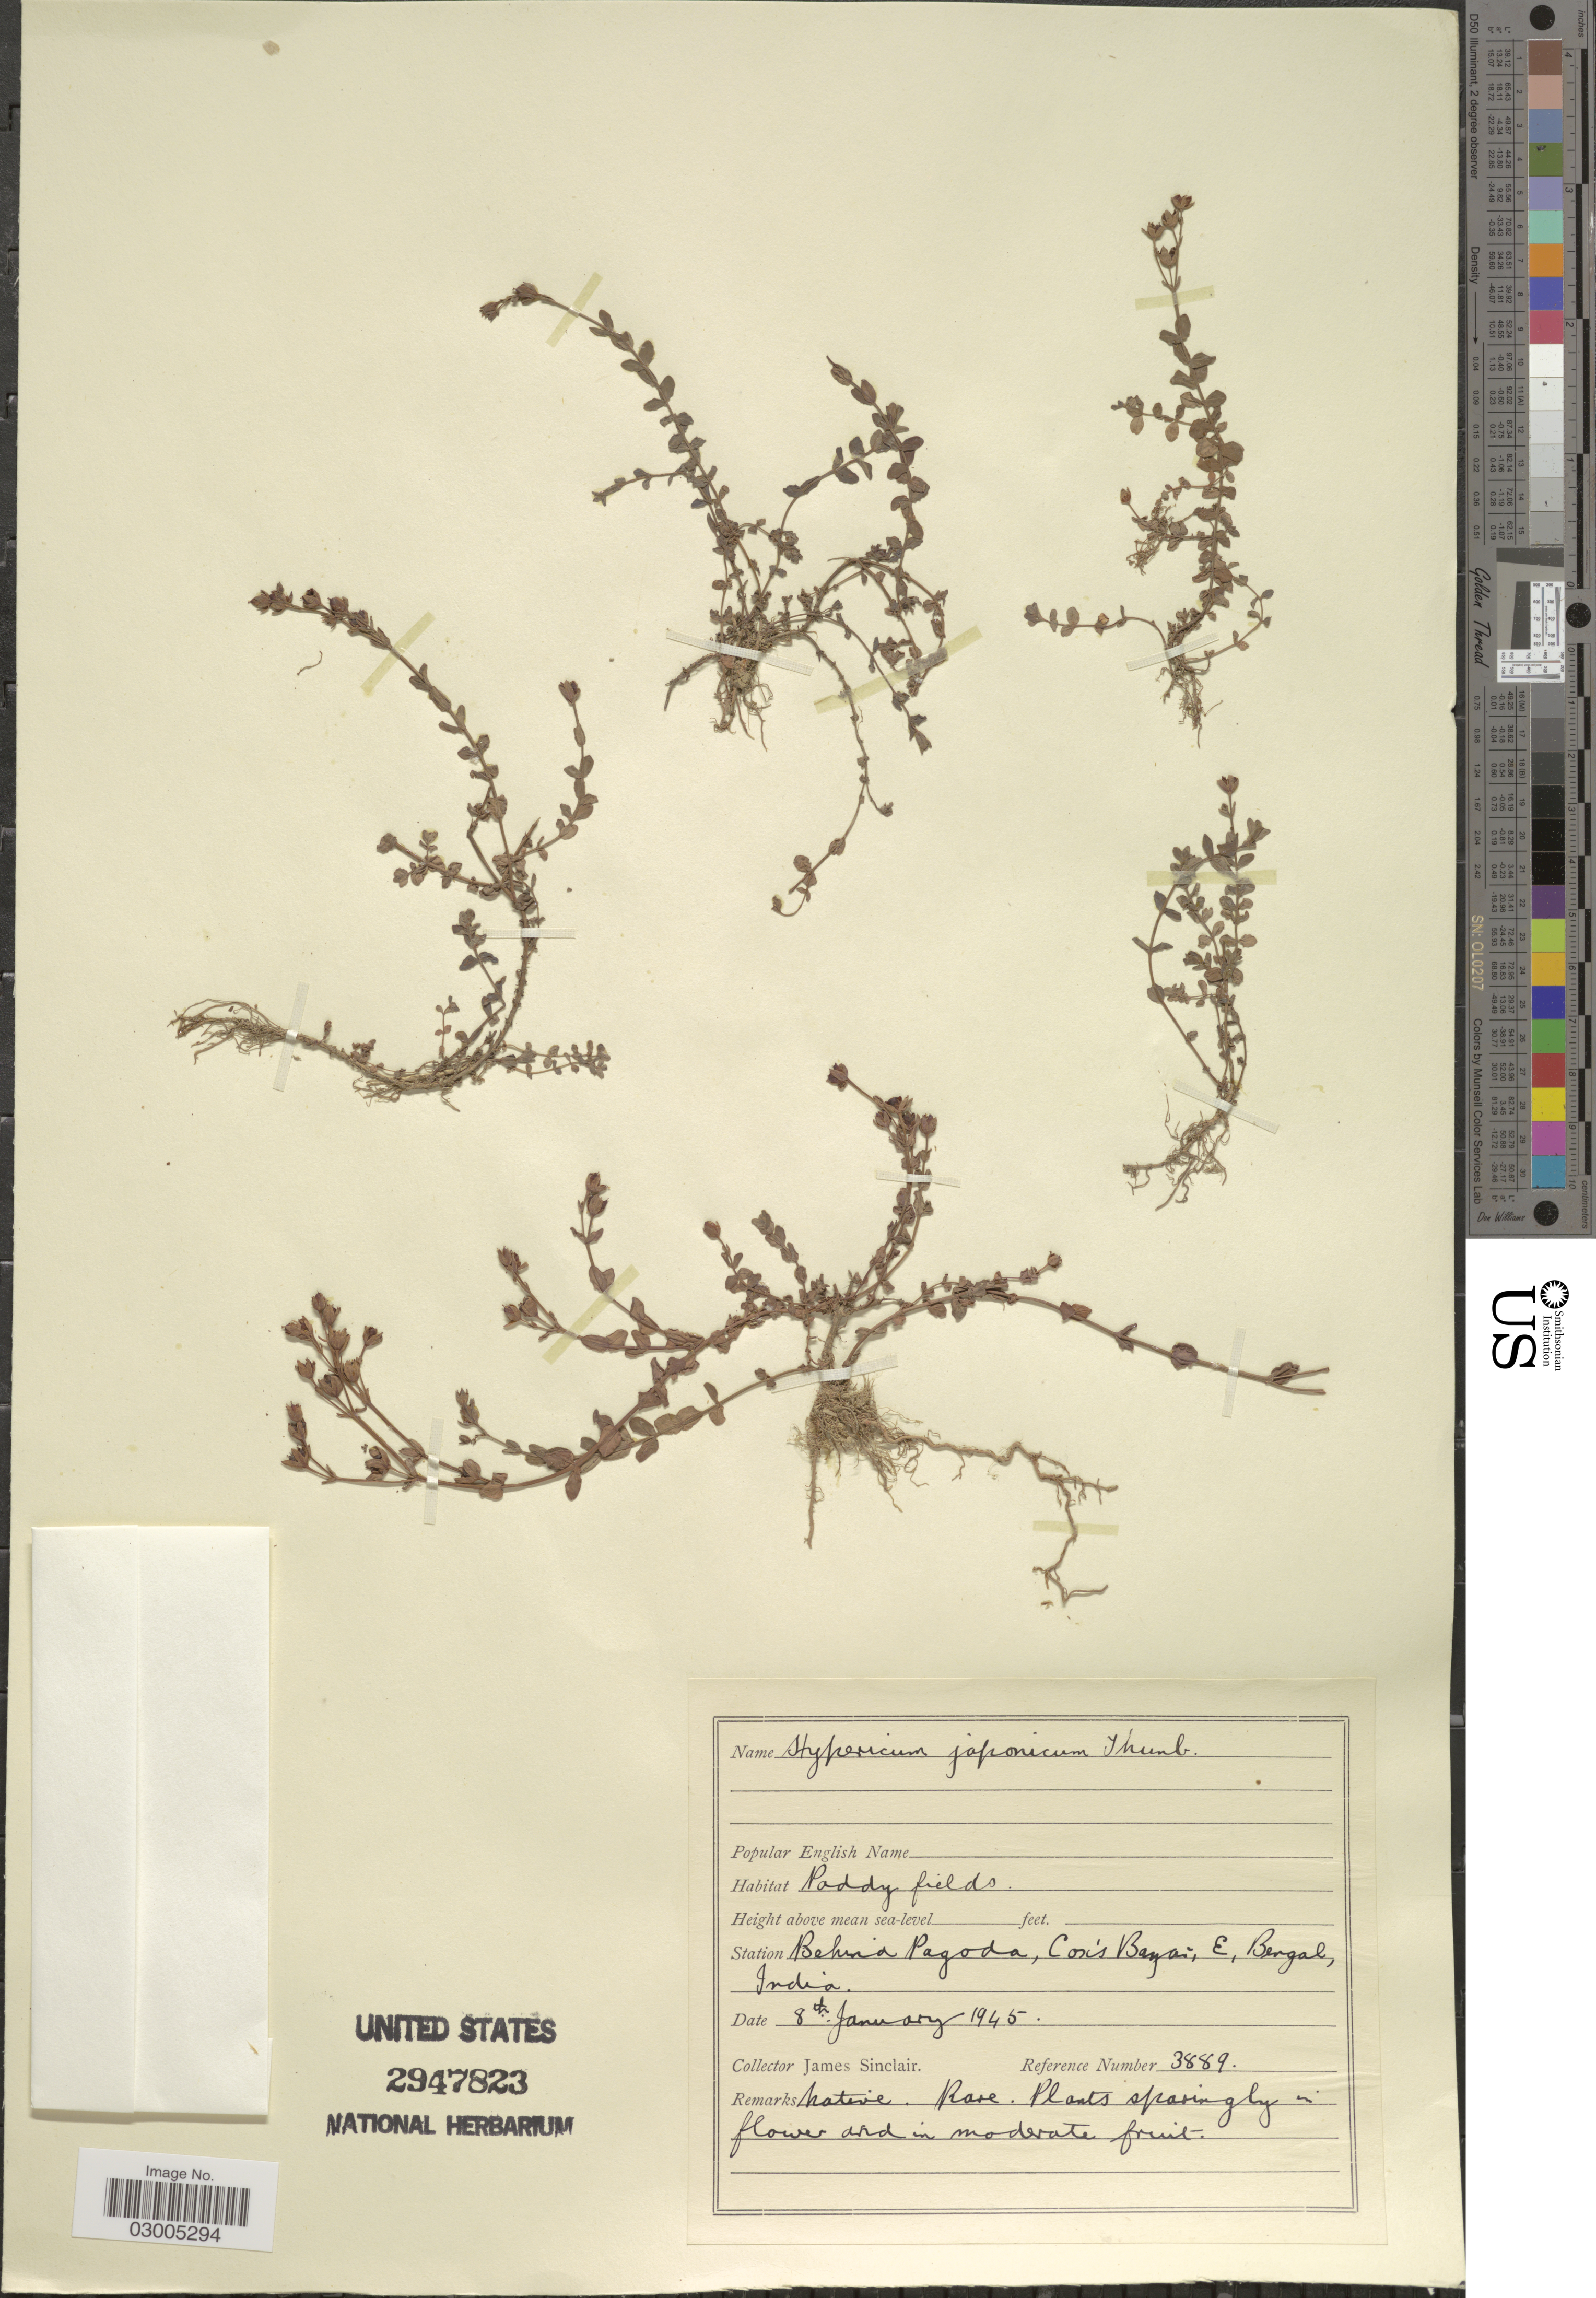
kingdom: Plantae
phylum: Tracheophyta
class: Magnoliopsida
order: Malpighiales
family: Hypericaceae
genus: Hypericum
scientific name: Hypericum japonicum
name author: Thunb.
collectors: J. Sinclair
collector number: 3889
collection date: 1945-01-08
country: Bangladesh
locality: Station Behnia Pagoda, Cox's Bazar, E. Bengal, India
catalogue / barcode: US 2947823